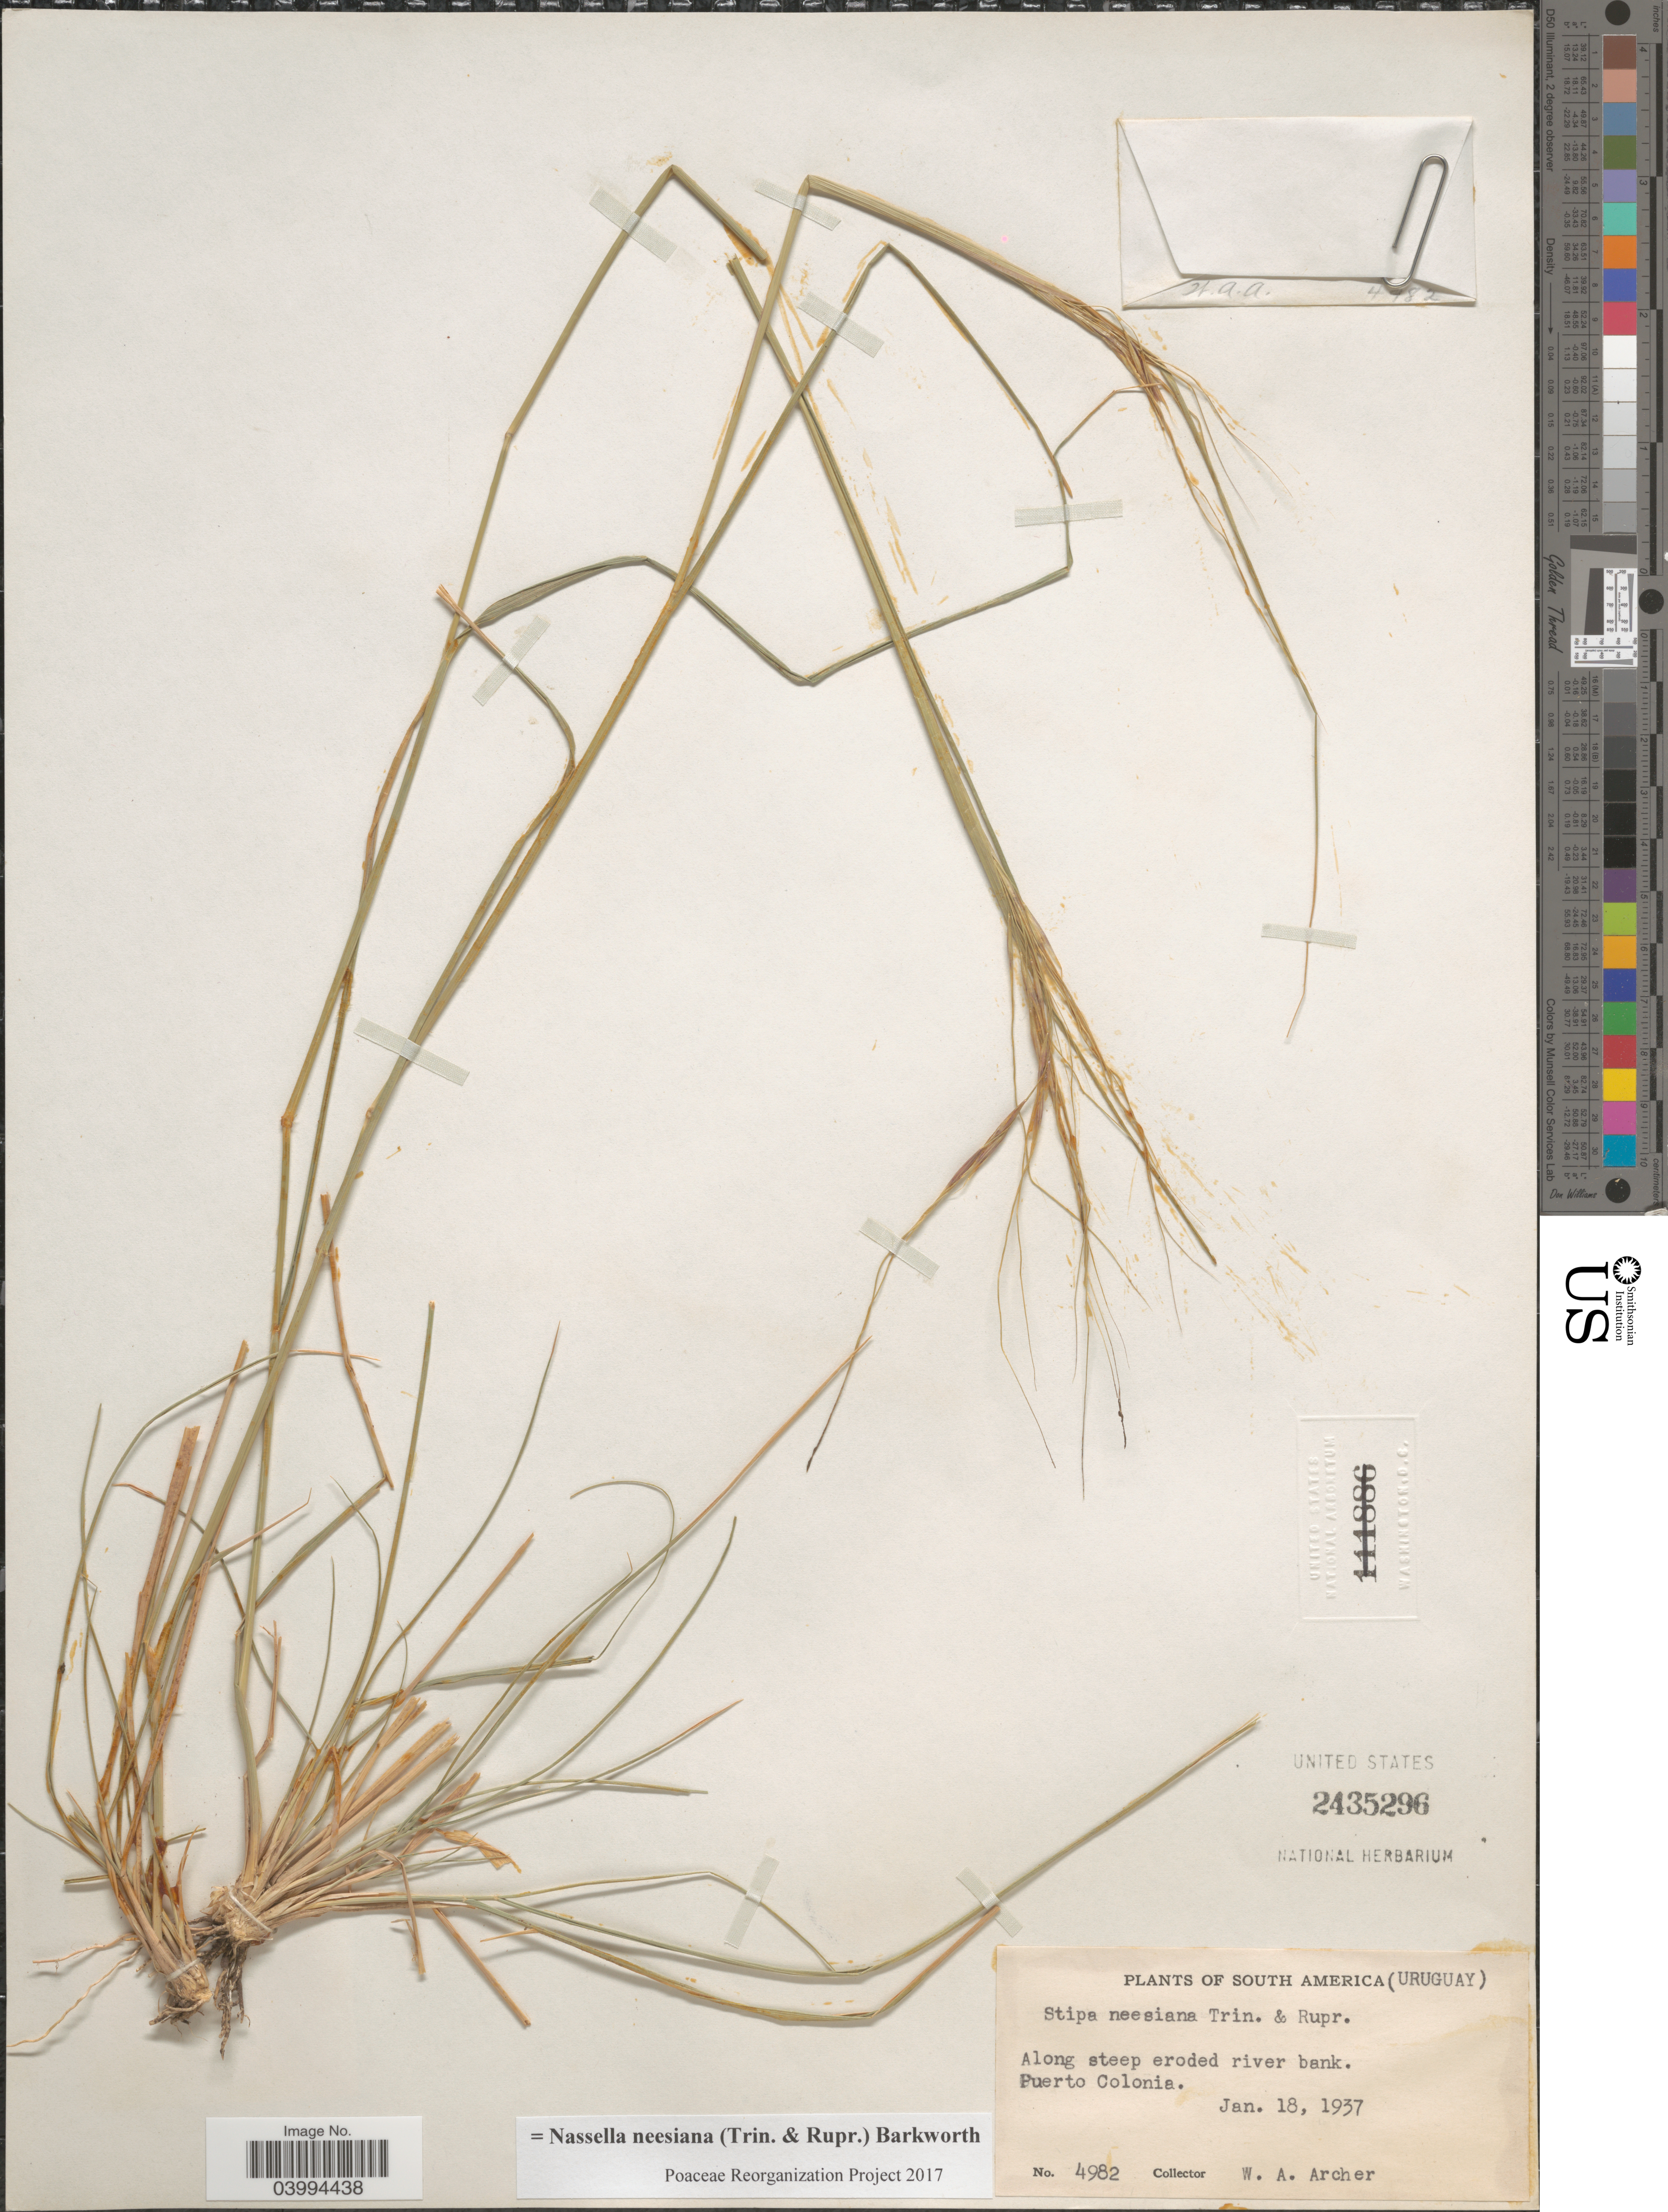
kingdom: Plantae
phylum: Tracheophyta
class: Liliopsida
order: Poales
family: Poaceae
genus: Nassella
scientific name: Nassella neesiana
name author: (Trin. & Rupr.) Barkworth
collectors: W. Archer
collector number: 4982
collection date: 1937-01-18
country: Uruguay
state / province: Colonia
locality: Puerto Colonia.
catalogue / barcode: US 2435296